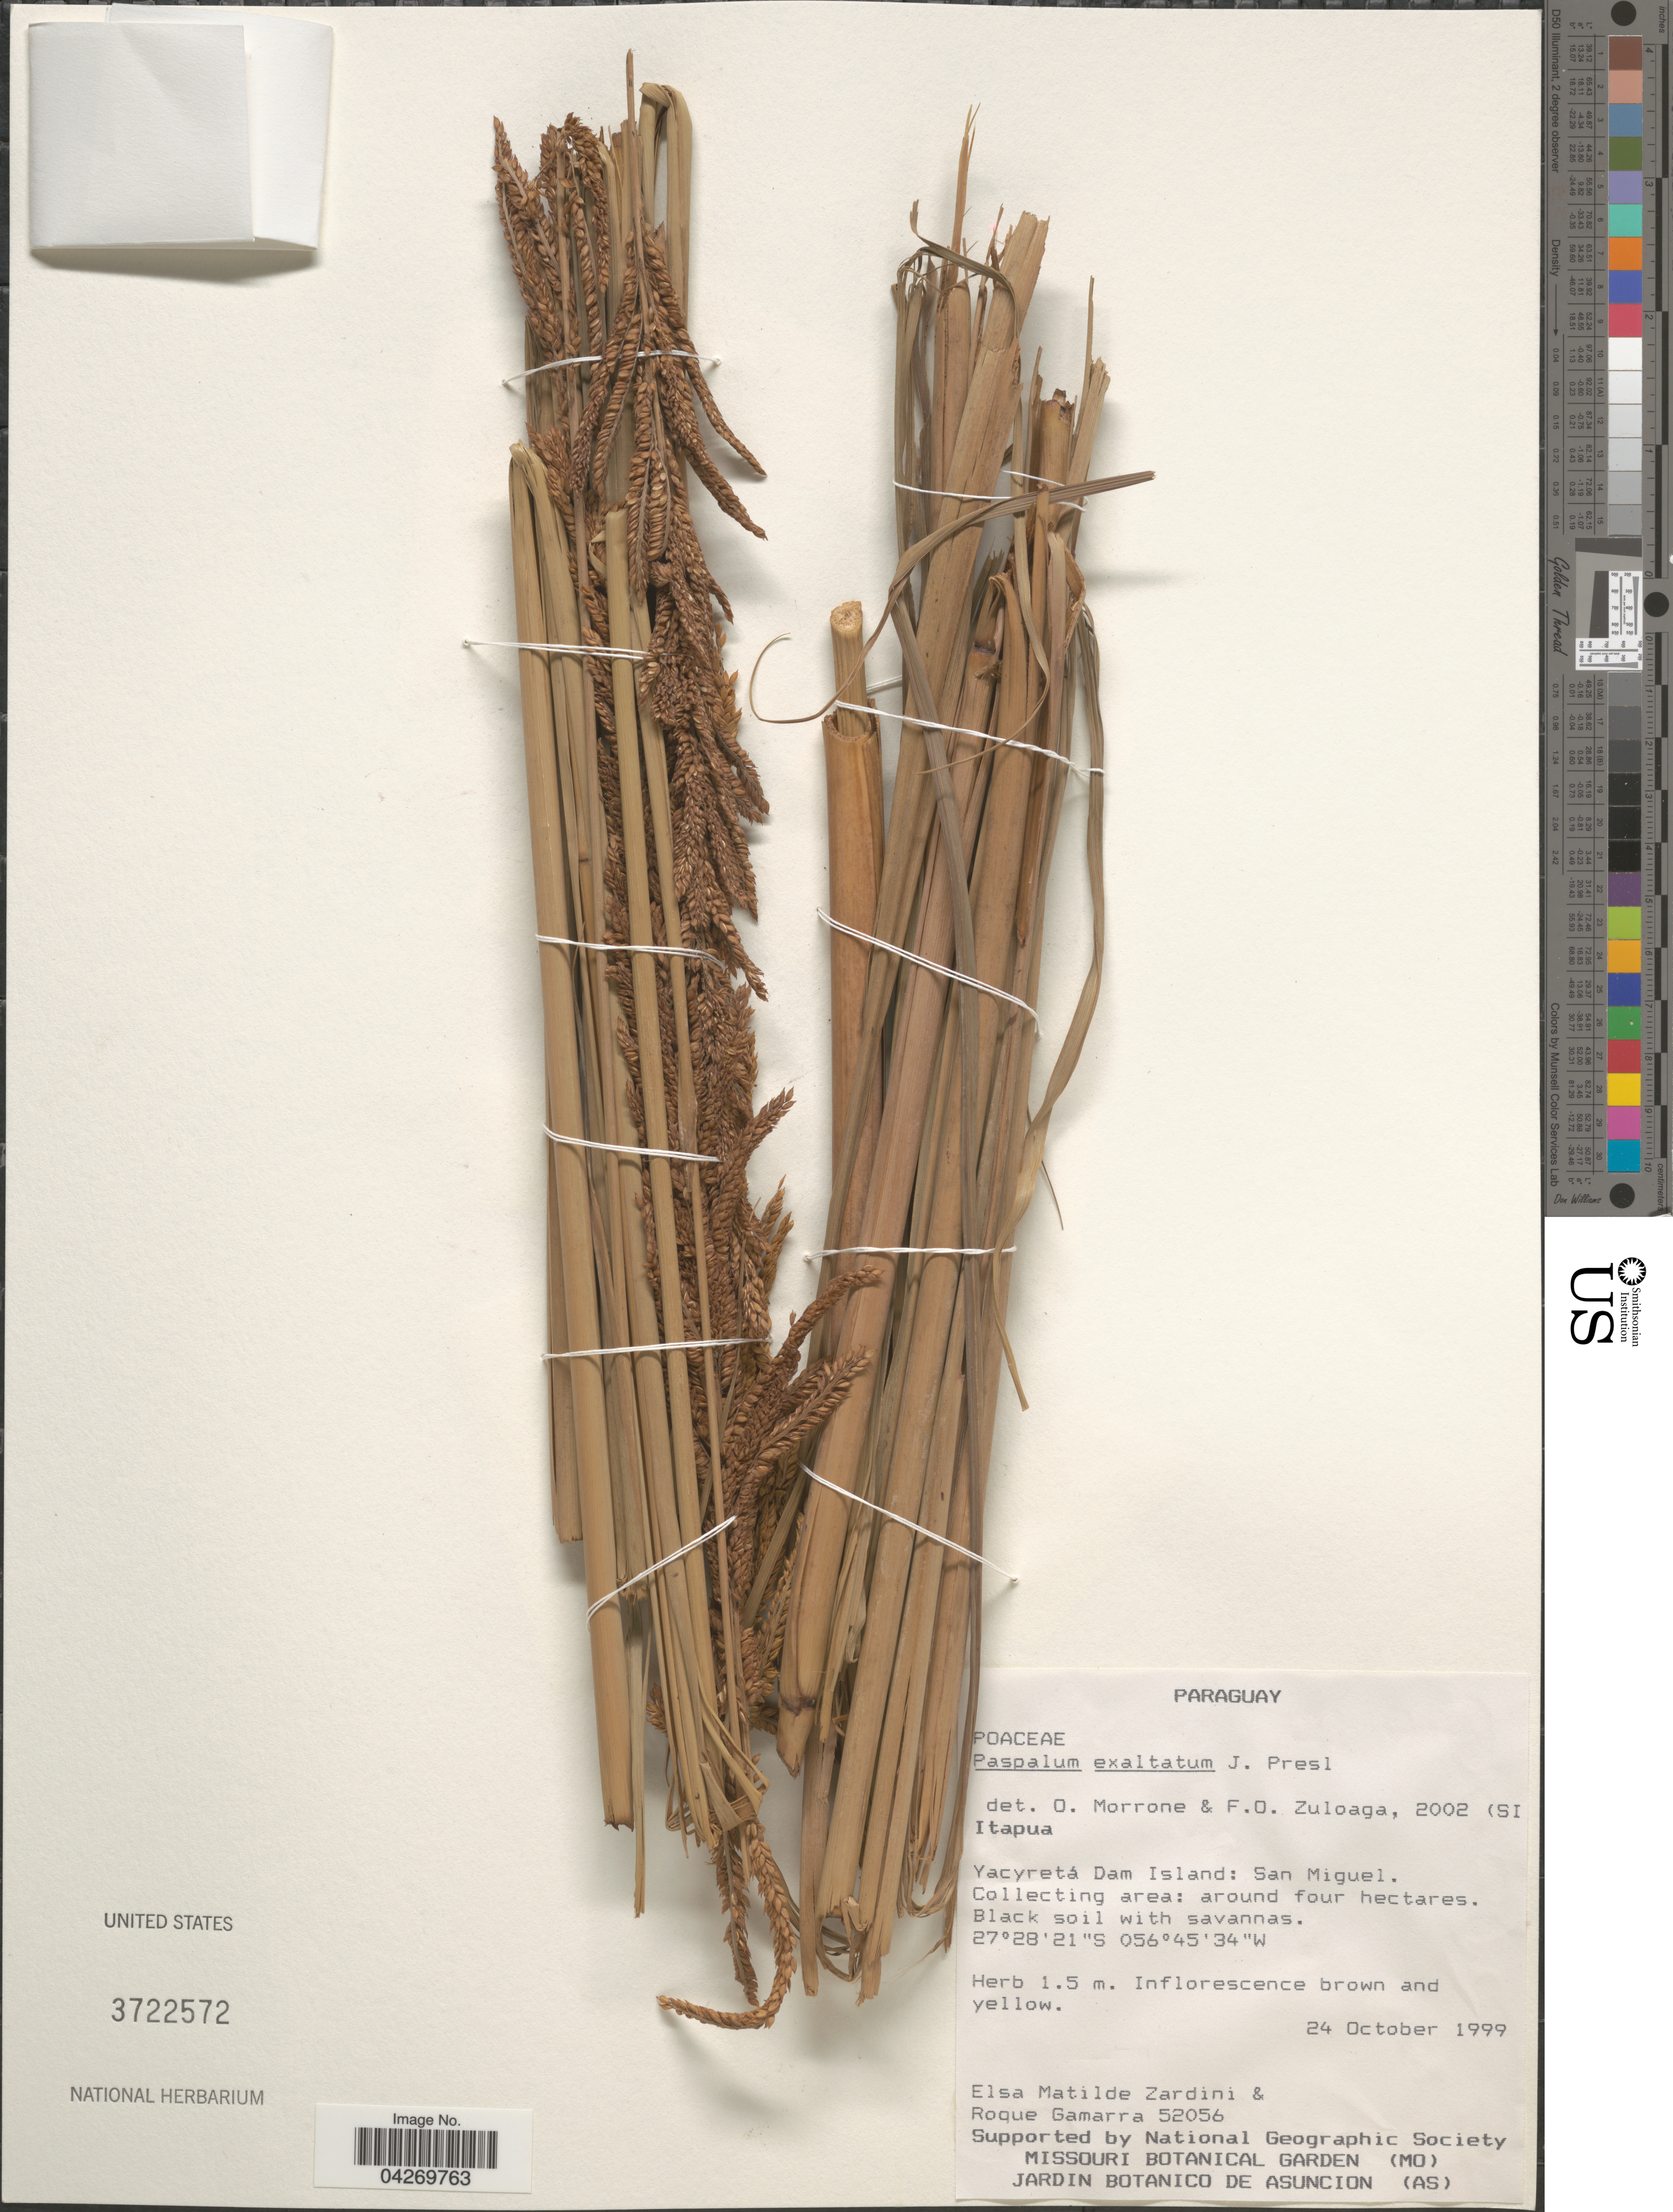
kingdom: Plantae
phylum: Tracheophyta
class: Liliopsida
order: Poales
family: Poaceae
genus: Paspalum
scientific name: Paspalum exaltatum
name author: J. Presl in C. Presl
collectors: E. M. Zardini & R. Gamarra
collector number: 52056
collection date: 1999-10-24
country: Paraguay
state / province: Itapua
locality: Itapua. Yacyretá Dam Island: San Miguel.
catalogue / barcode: US 3722572